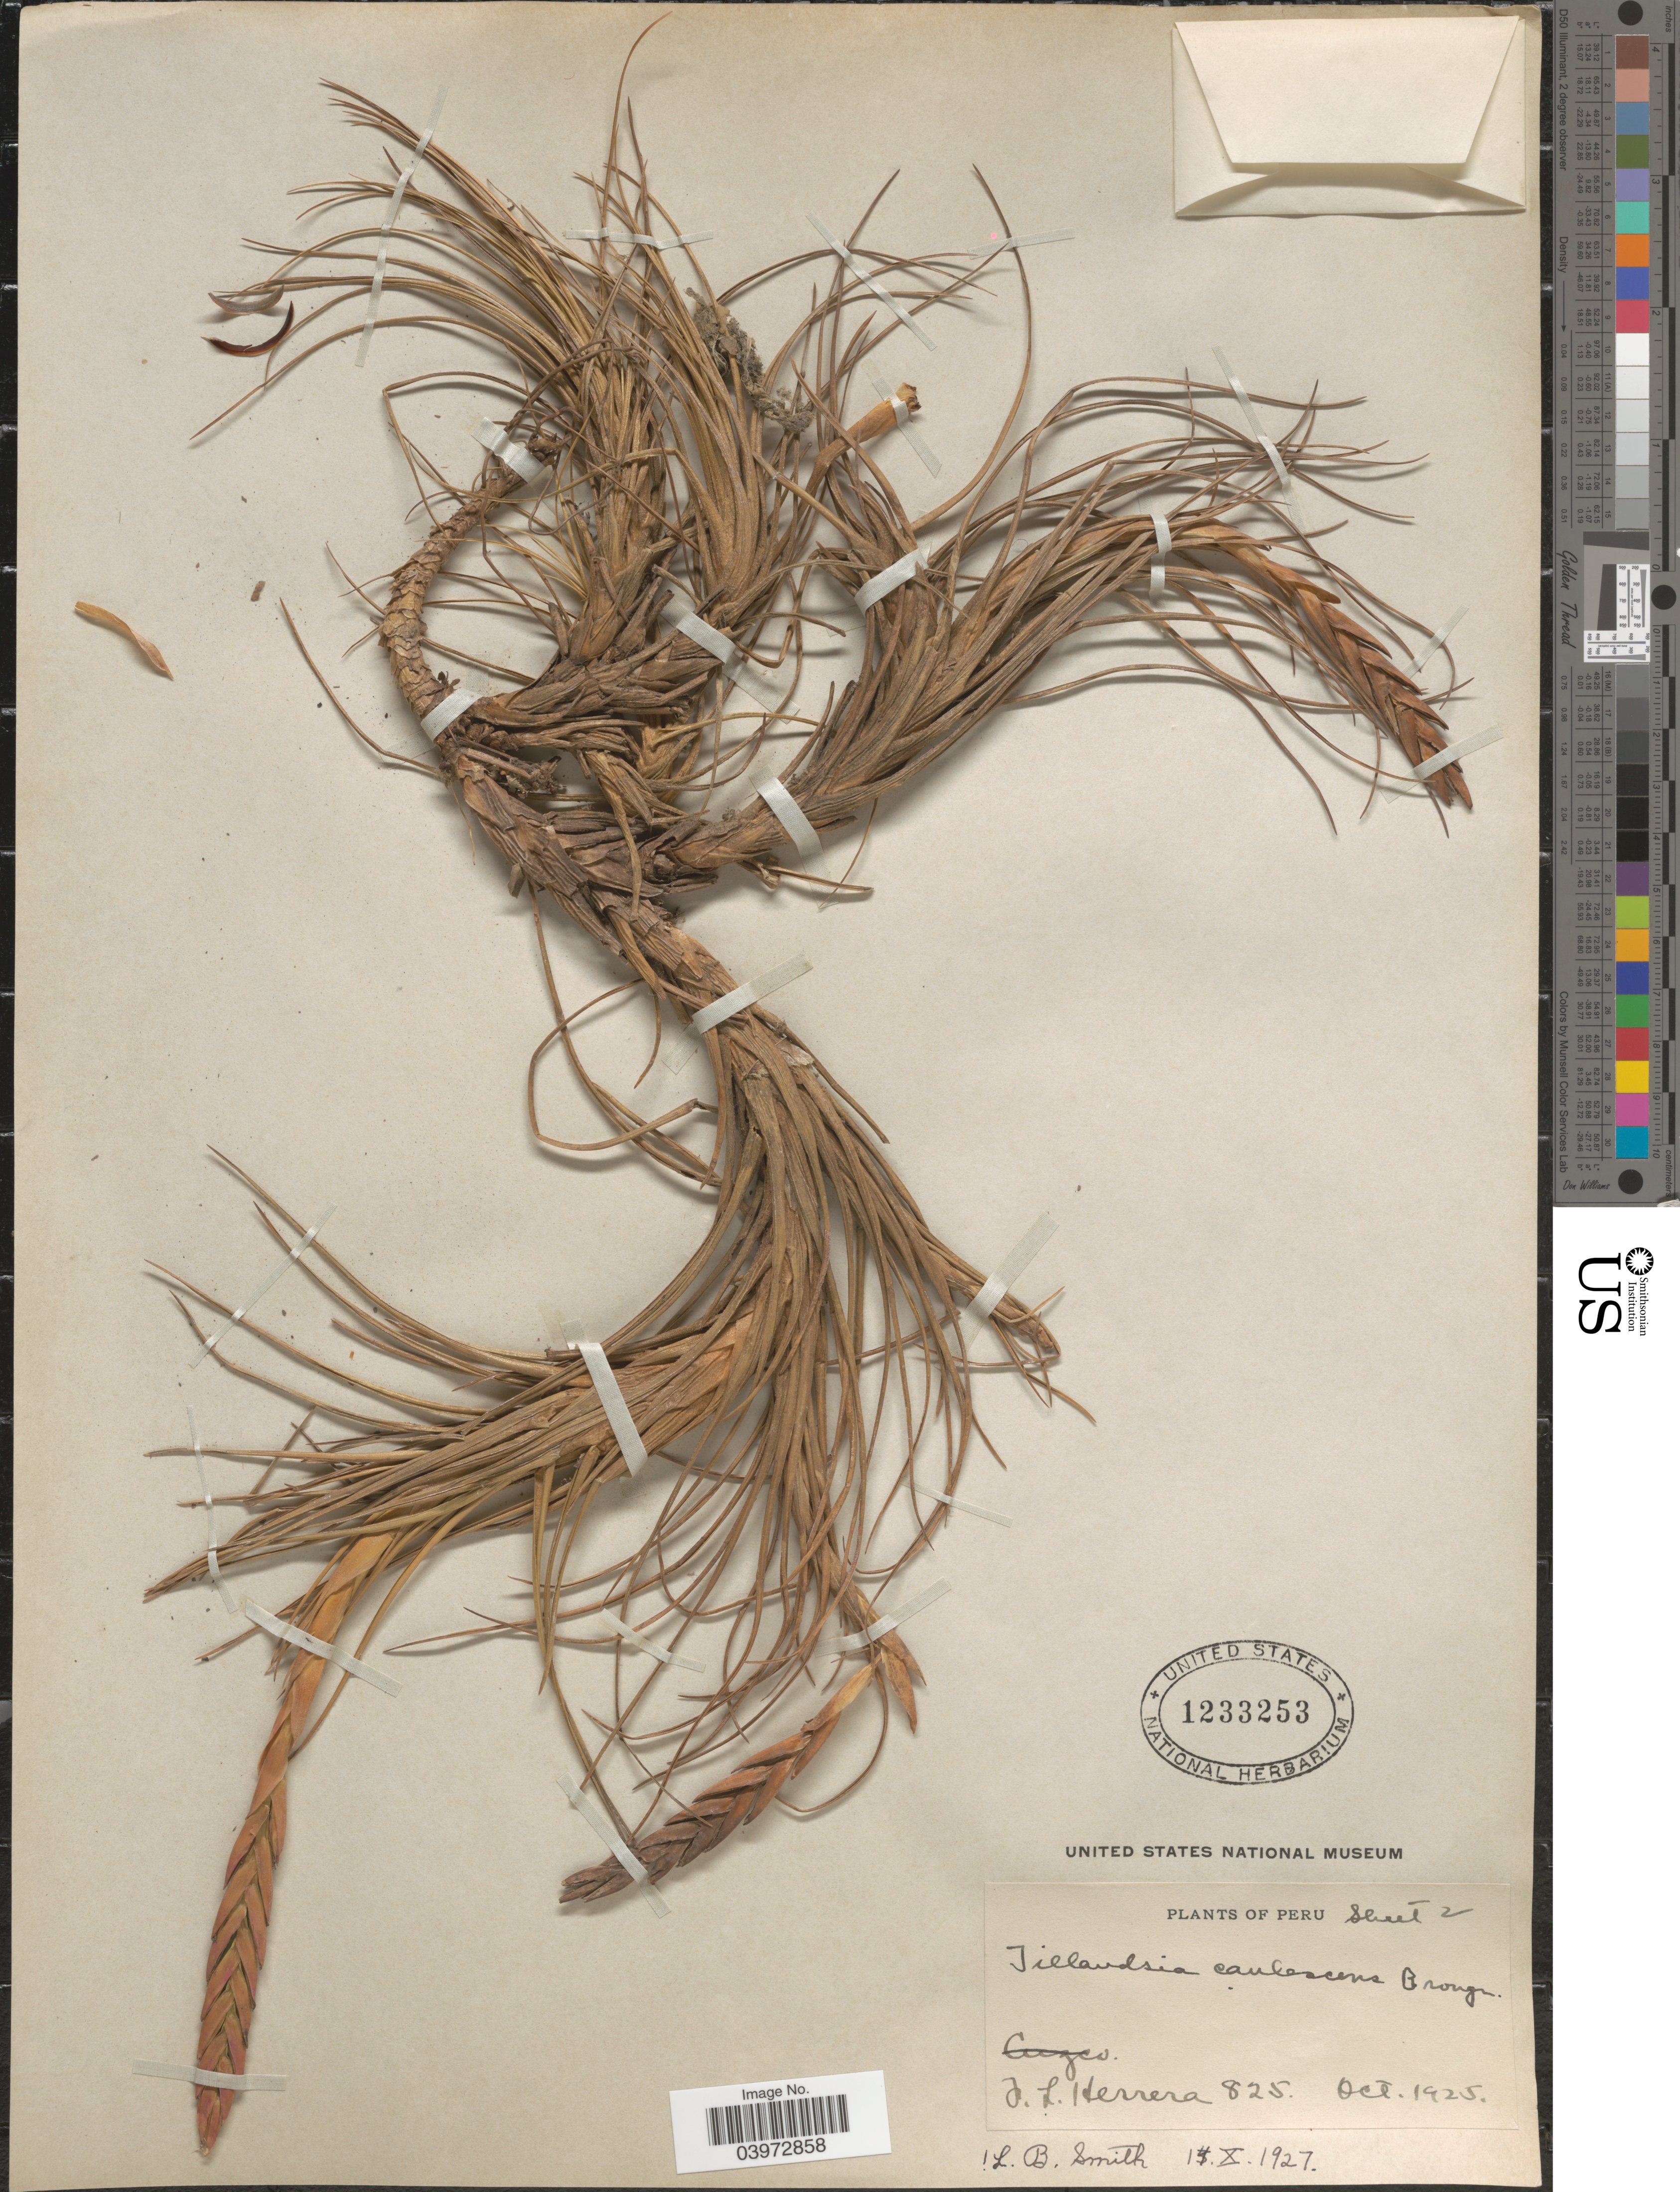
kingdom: Plantae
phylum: Tracheophyta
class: Liliopsida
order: Poales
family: Bromeliaceae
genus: Tillandsia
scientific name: Tillandsia caulescens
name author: Brongn. ex Baker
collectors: F. L. Herrera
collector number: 825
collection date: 1925-10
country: Peru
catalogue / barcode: US 1233253